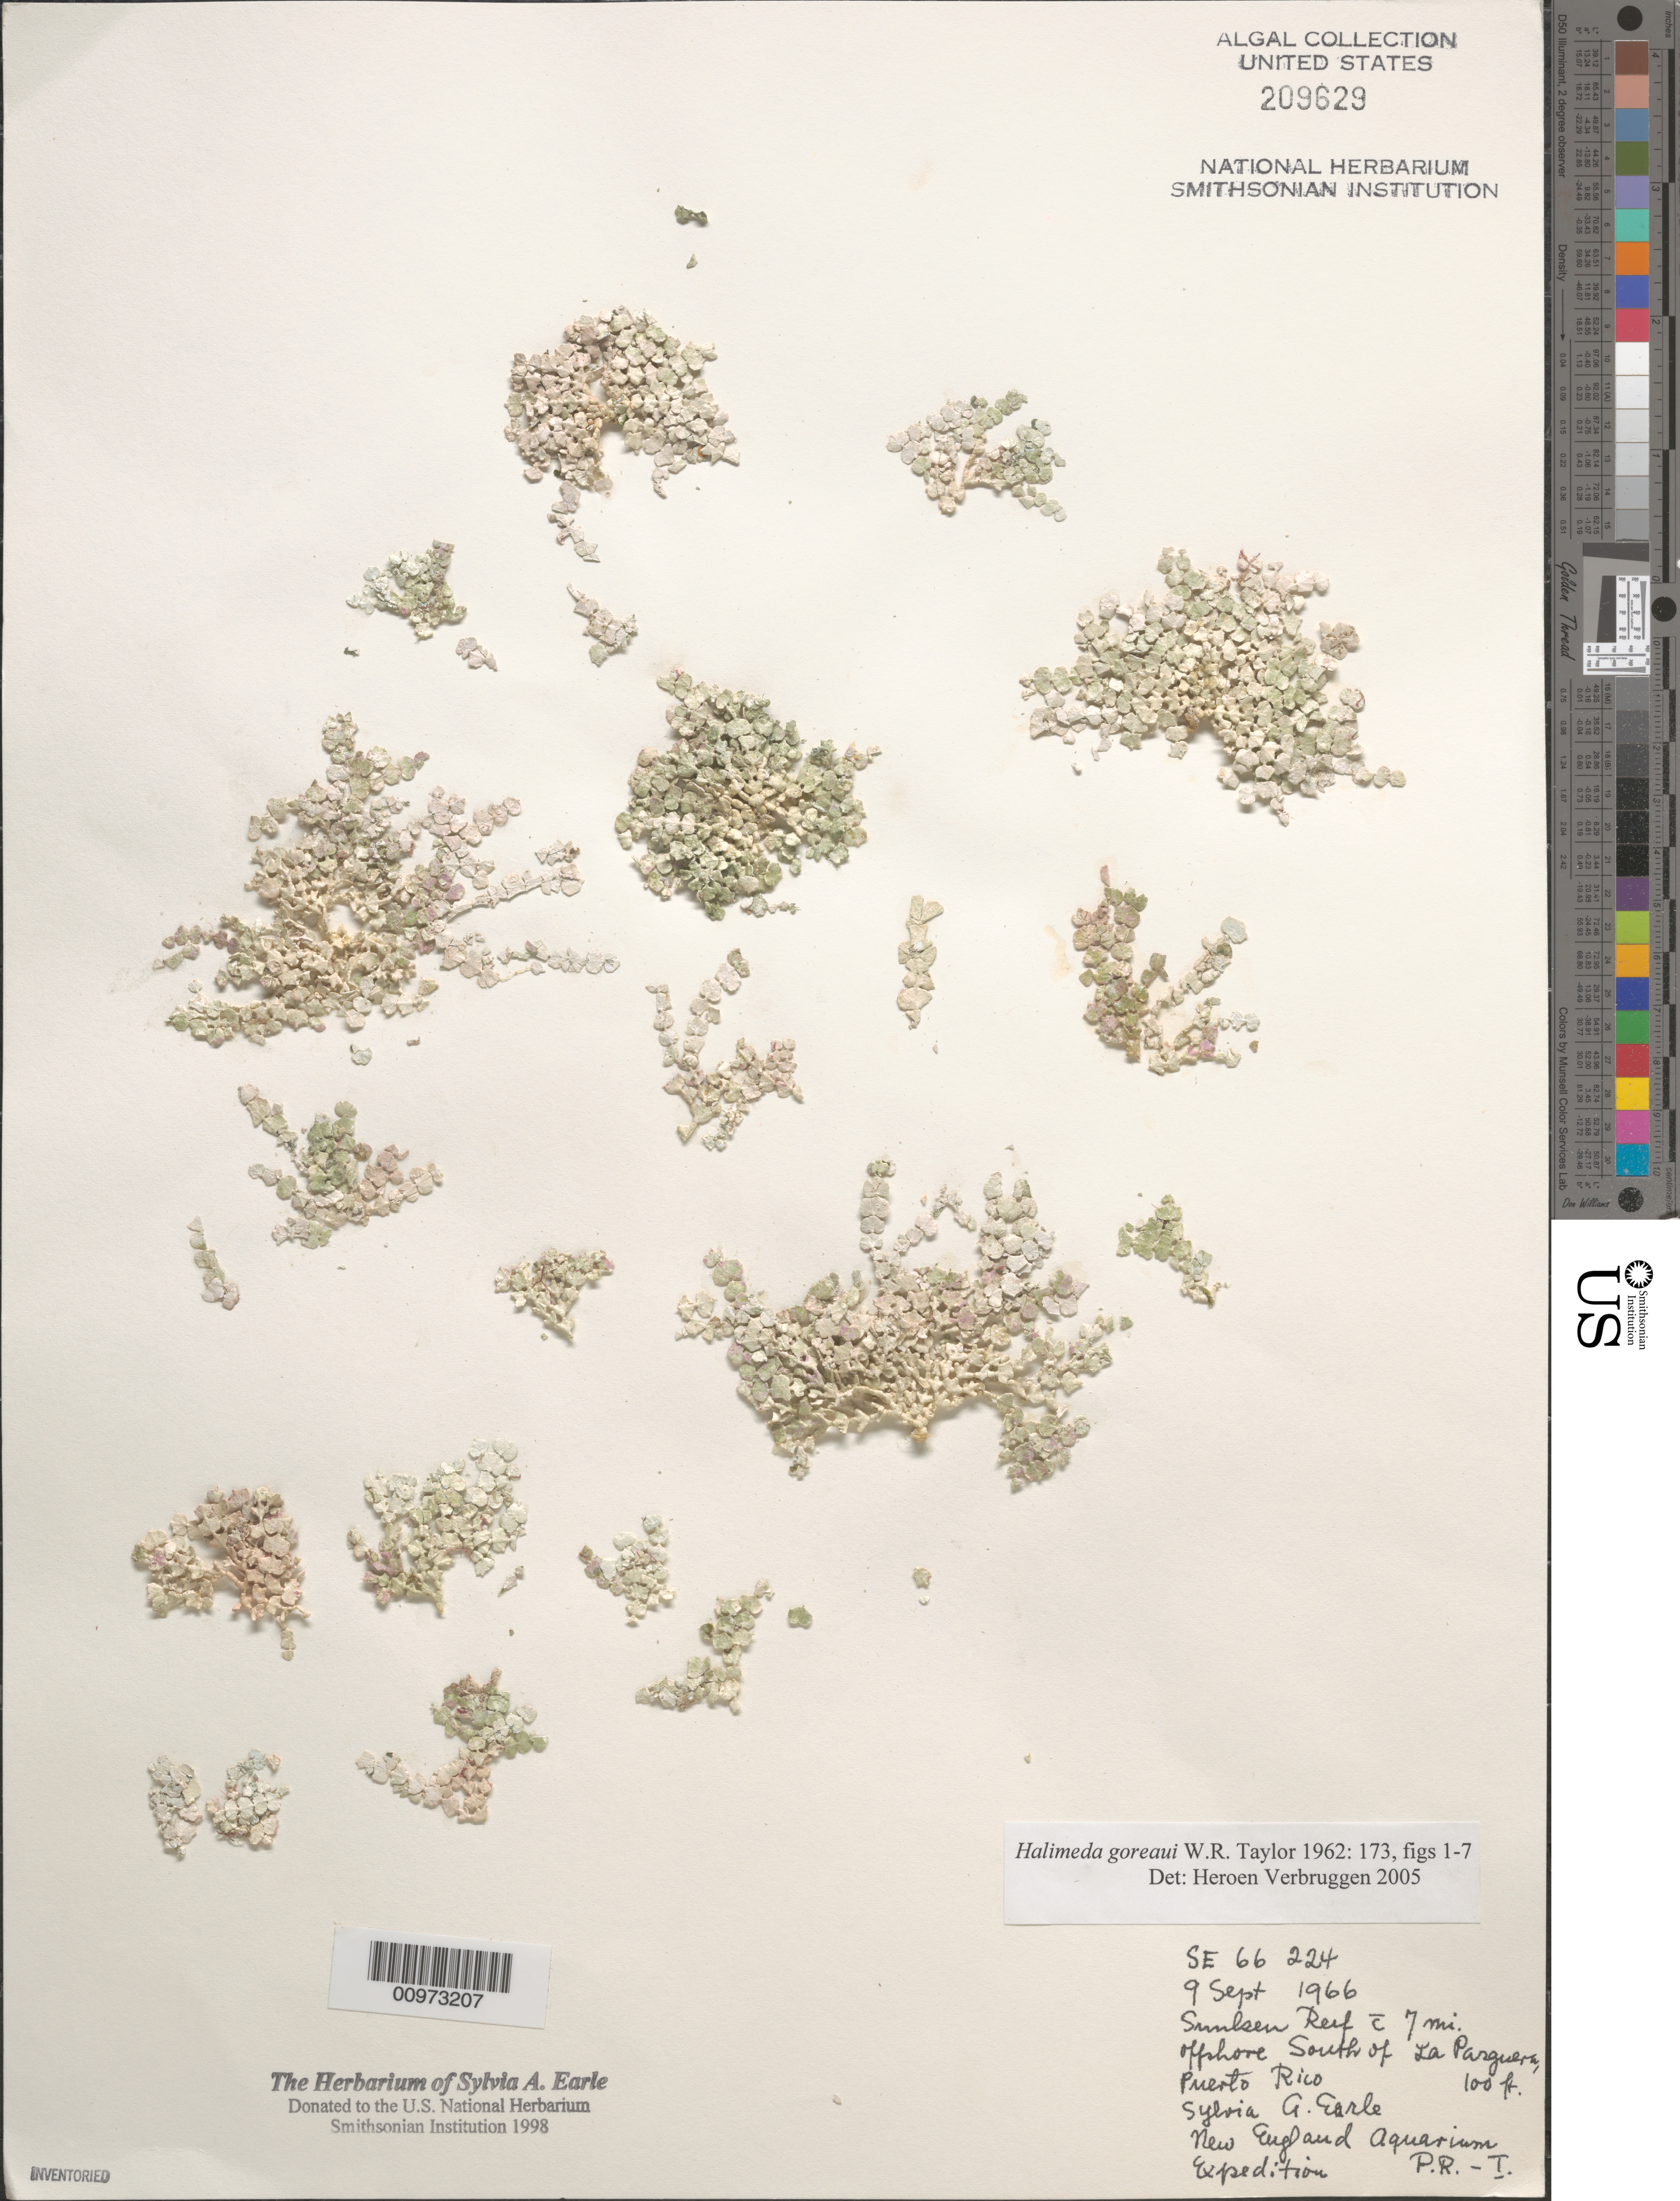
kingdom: Plantae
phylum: Chlorophyta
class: Ulvophyceae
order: Bryopsidales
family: Halimedaceae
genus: Halimeda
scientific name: Halimeda goreaui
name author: W.R. Taylor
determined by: Verbruggen, H.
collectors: S. A. Earle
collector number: SE 66224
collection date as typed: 09 Sep 1966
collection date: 1966-09-09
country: Puerto Rico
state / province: Lajas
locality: Ca. 7 miles off and south of La Parguera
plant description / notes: New England Aquarium Expedition to Puerto Rico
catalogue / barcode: US 209629